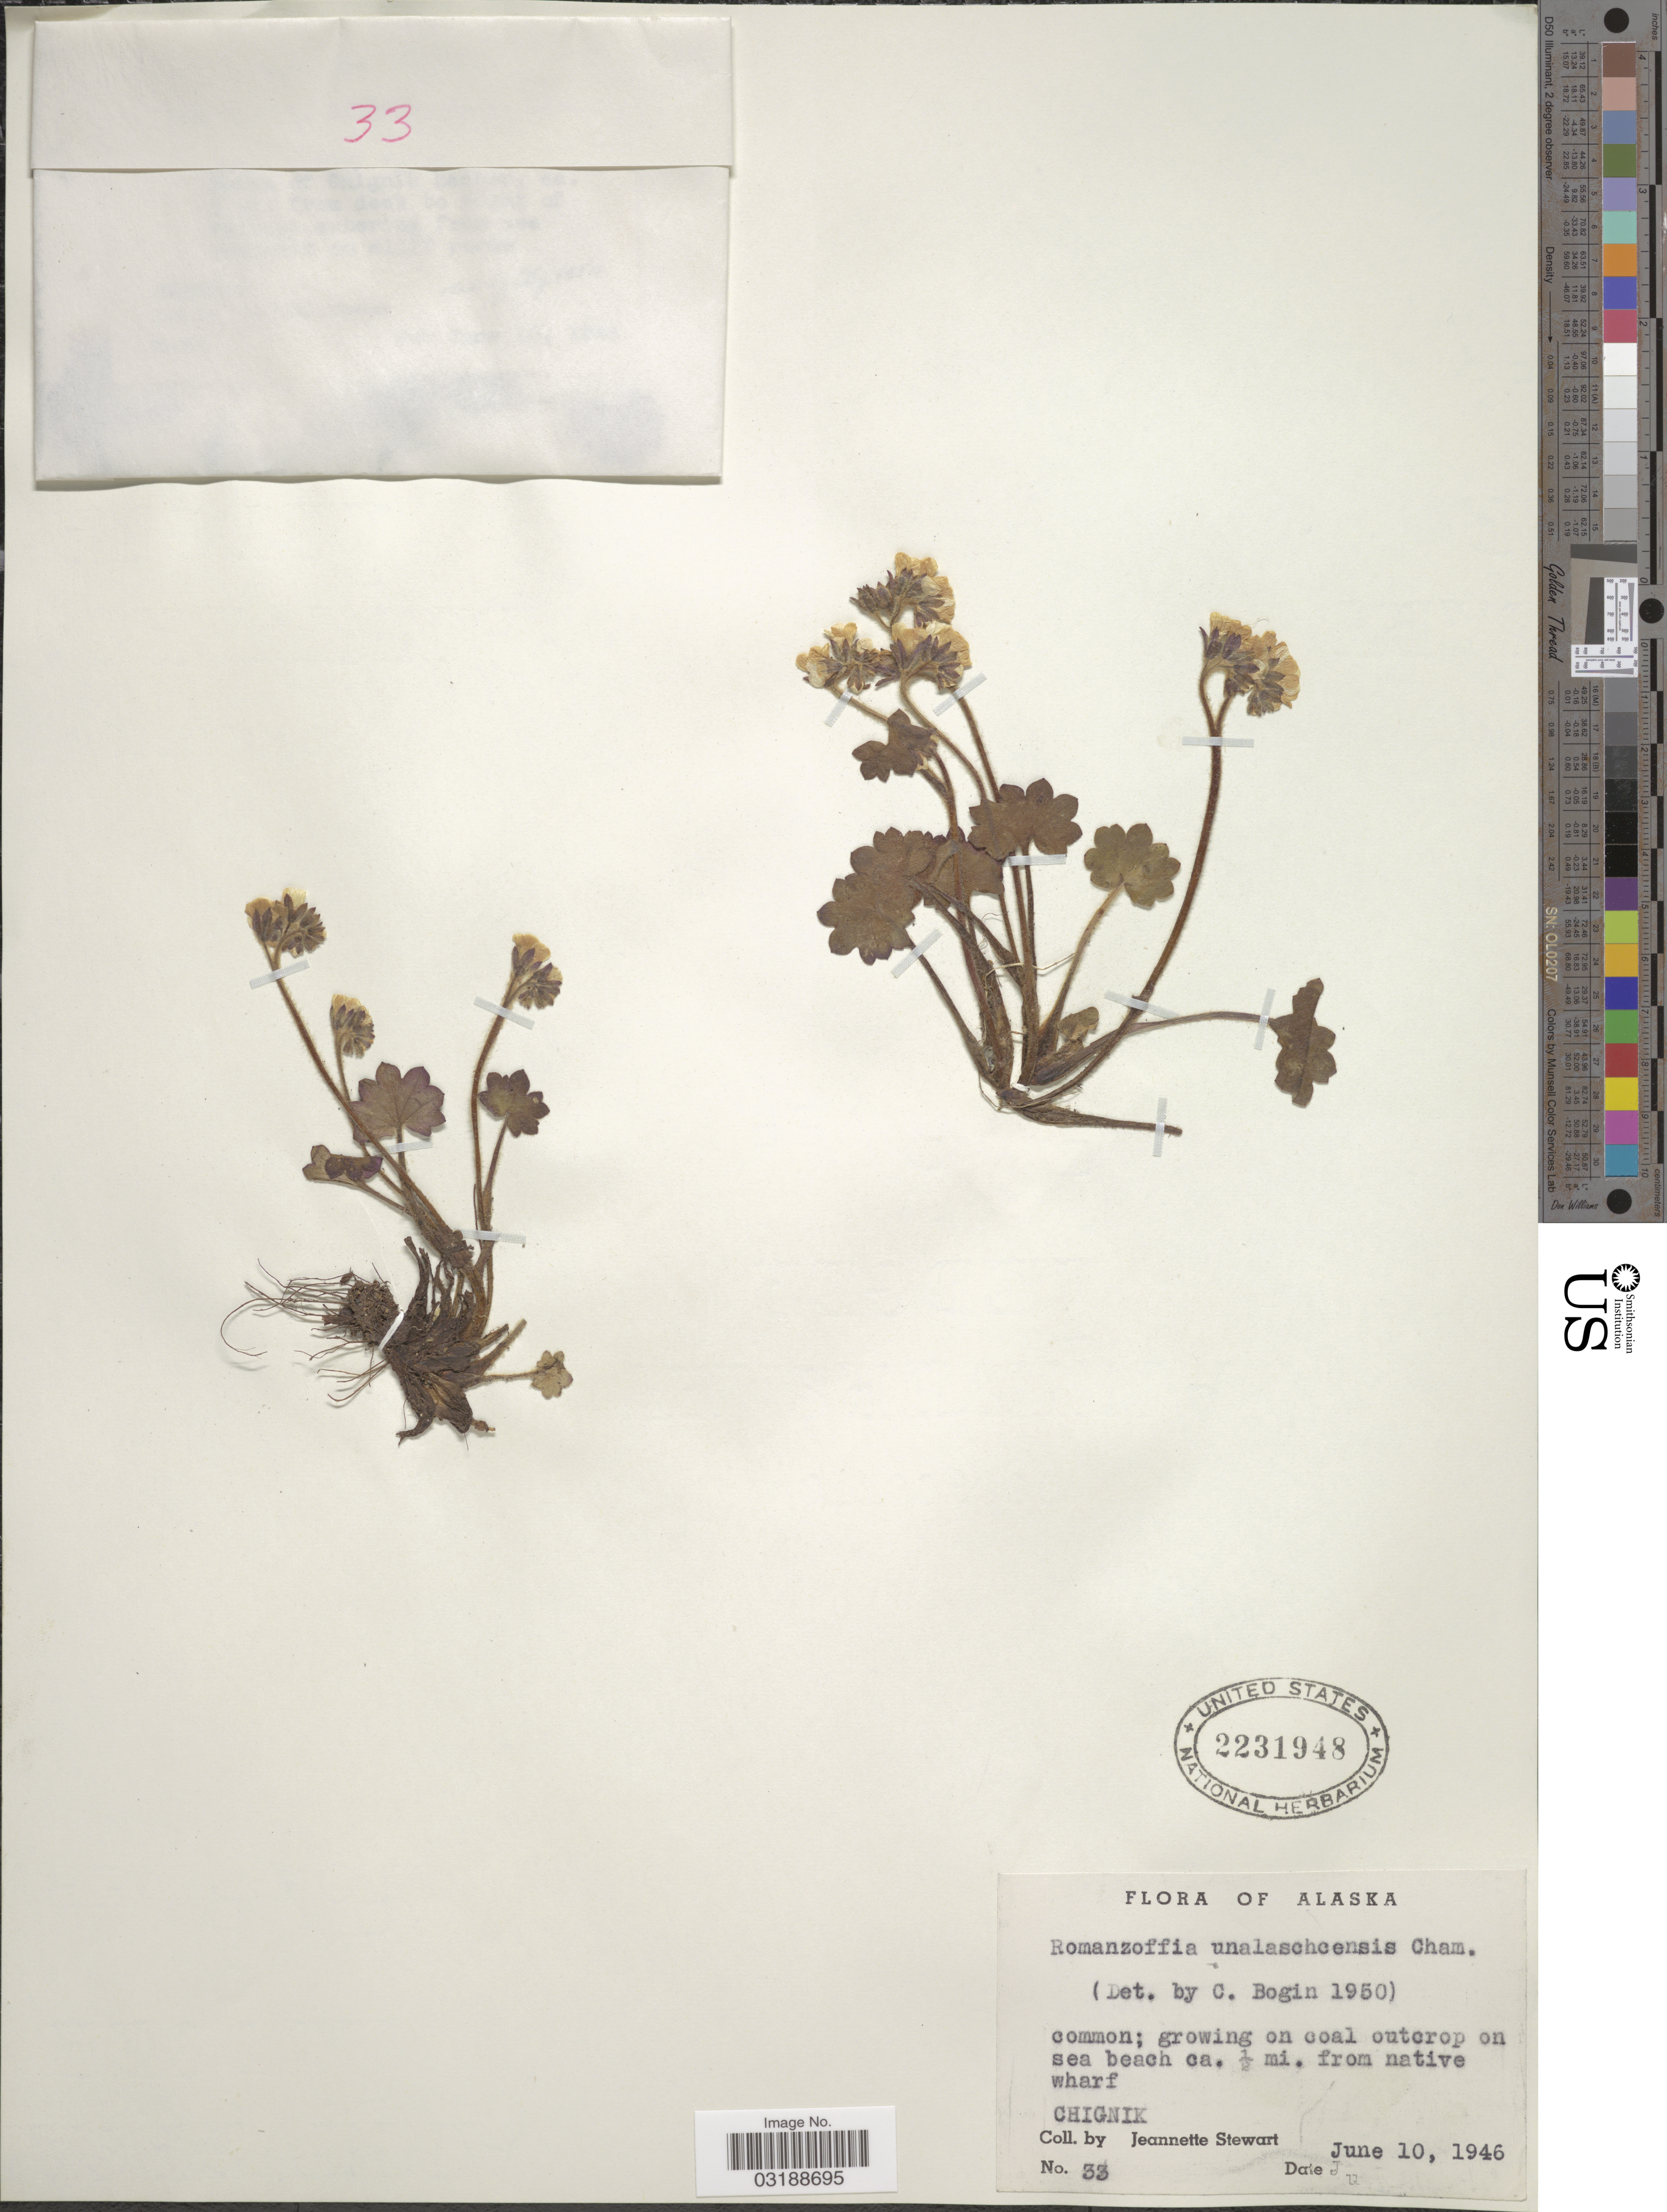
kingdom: Plantae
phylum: Tracheophyta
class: Magnoliopsida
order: Boraginales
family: Hydrophyllaceae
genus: Romanzoffia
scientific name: Romanzoffia unalaschcensis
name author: Cham.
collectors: J. Stewart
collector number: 33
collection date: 1946-06-10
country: United States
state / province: Alaska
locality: Growing on coal outcrop on sea beach ca. ½ mi. from native wharf. Chignik.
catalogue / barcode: US 2231948